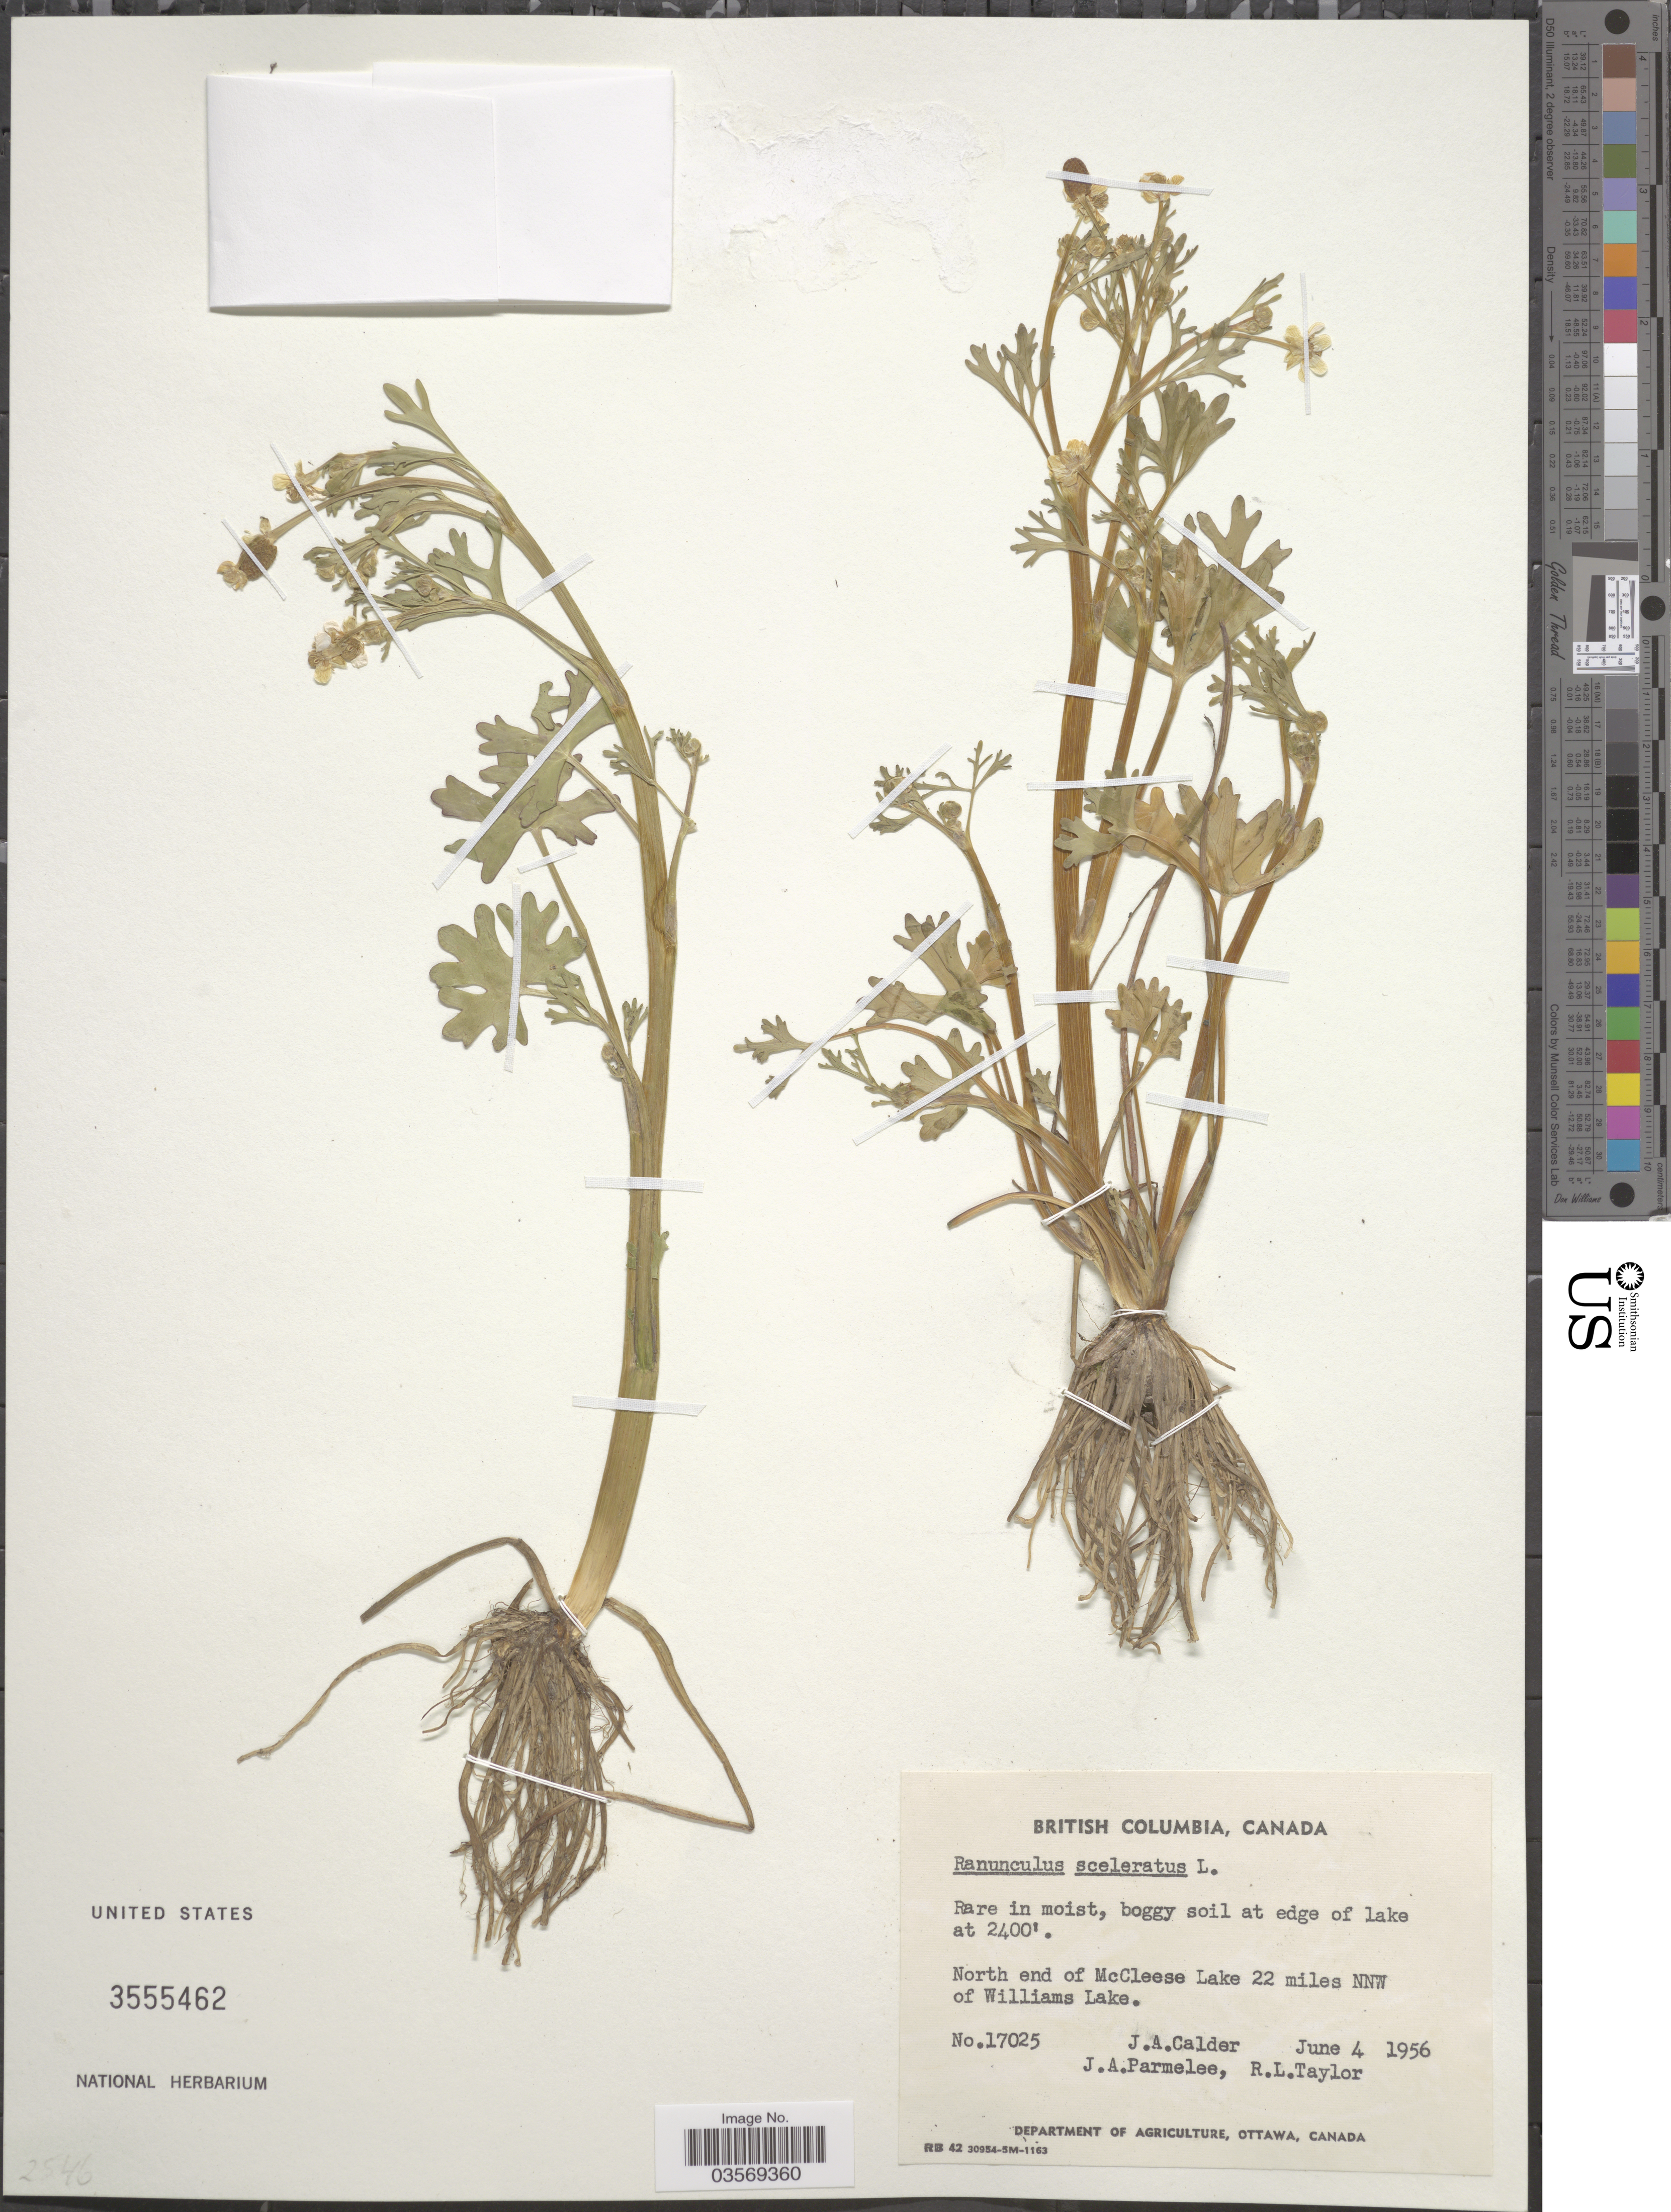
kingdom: Plantae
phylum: Tracheophyta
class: Magnoliopsida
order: Ranunculales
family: Ranunculaceae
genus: Ranunculus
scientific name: Ranunculus sceleratus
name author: L.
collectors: J. A. Calder & J. A. Parmelee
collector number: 17025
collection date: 1956-06-04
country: Canada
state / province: British Columbia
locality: North end of McCleese Lake 22 miles NNW of Williams Lake.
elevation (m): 732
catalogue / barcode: US 3555462